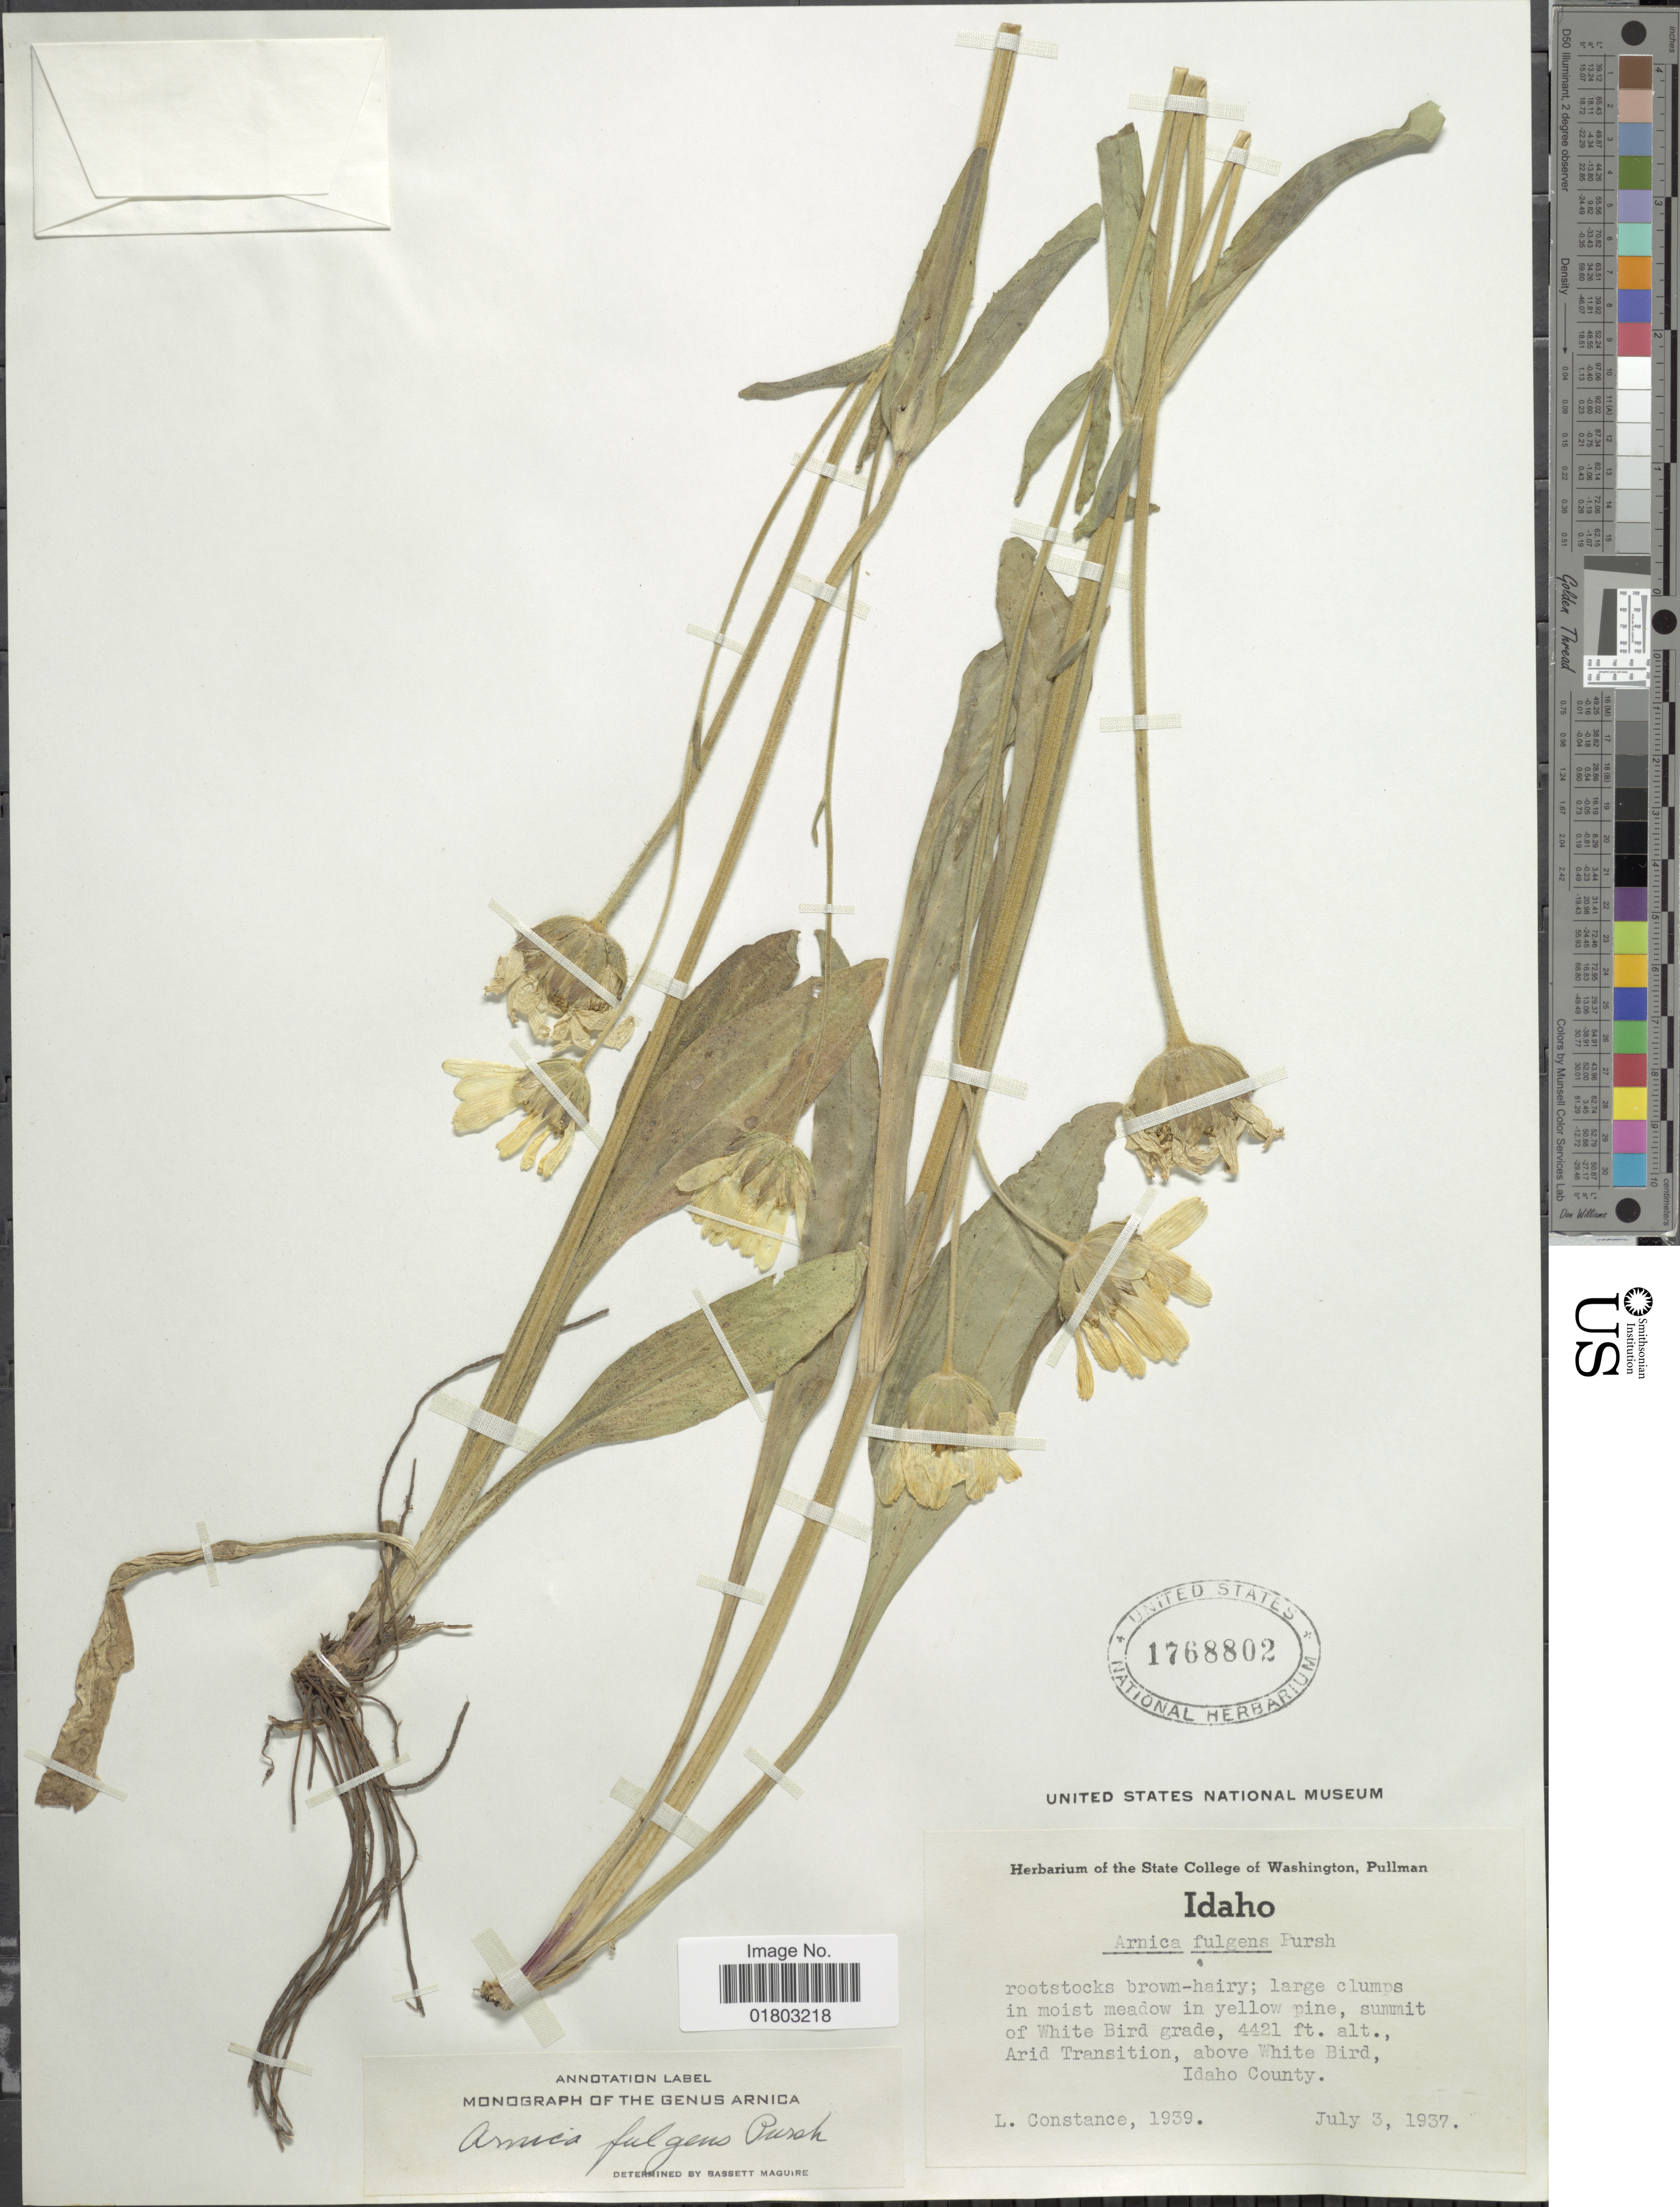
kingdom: Plantae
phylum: Tracheophyta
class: Magnoliopsida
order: Asterales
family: Asteraceae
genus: Arnica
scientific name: Arnica fulgens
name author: Pursh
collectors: L. Constance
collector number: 1939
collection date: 1937-07-03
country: United States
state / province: Idaho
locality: Large clumps in moist meadow in yellow pine, summit of White Bird grade, Arid Transition, above White Bird, Idaho County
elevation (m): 1348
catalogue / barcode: US 1768802